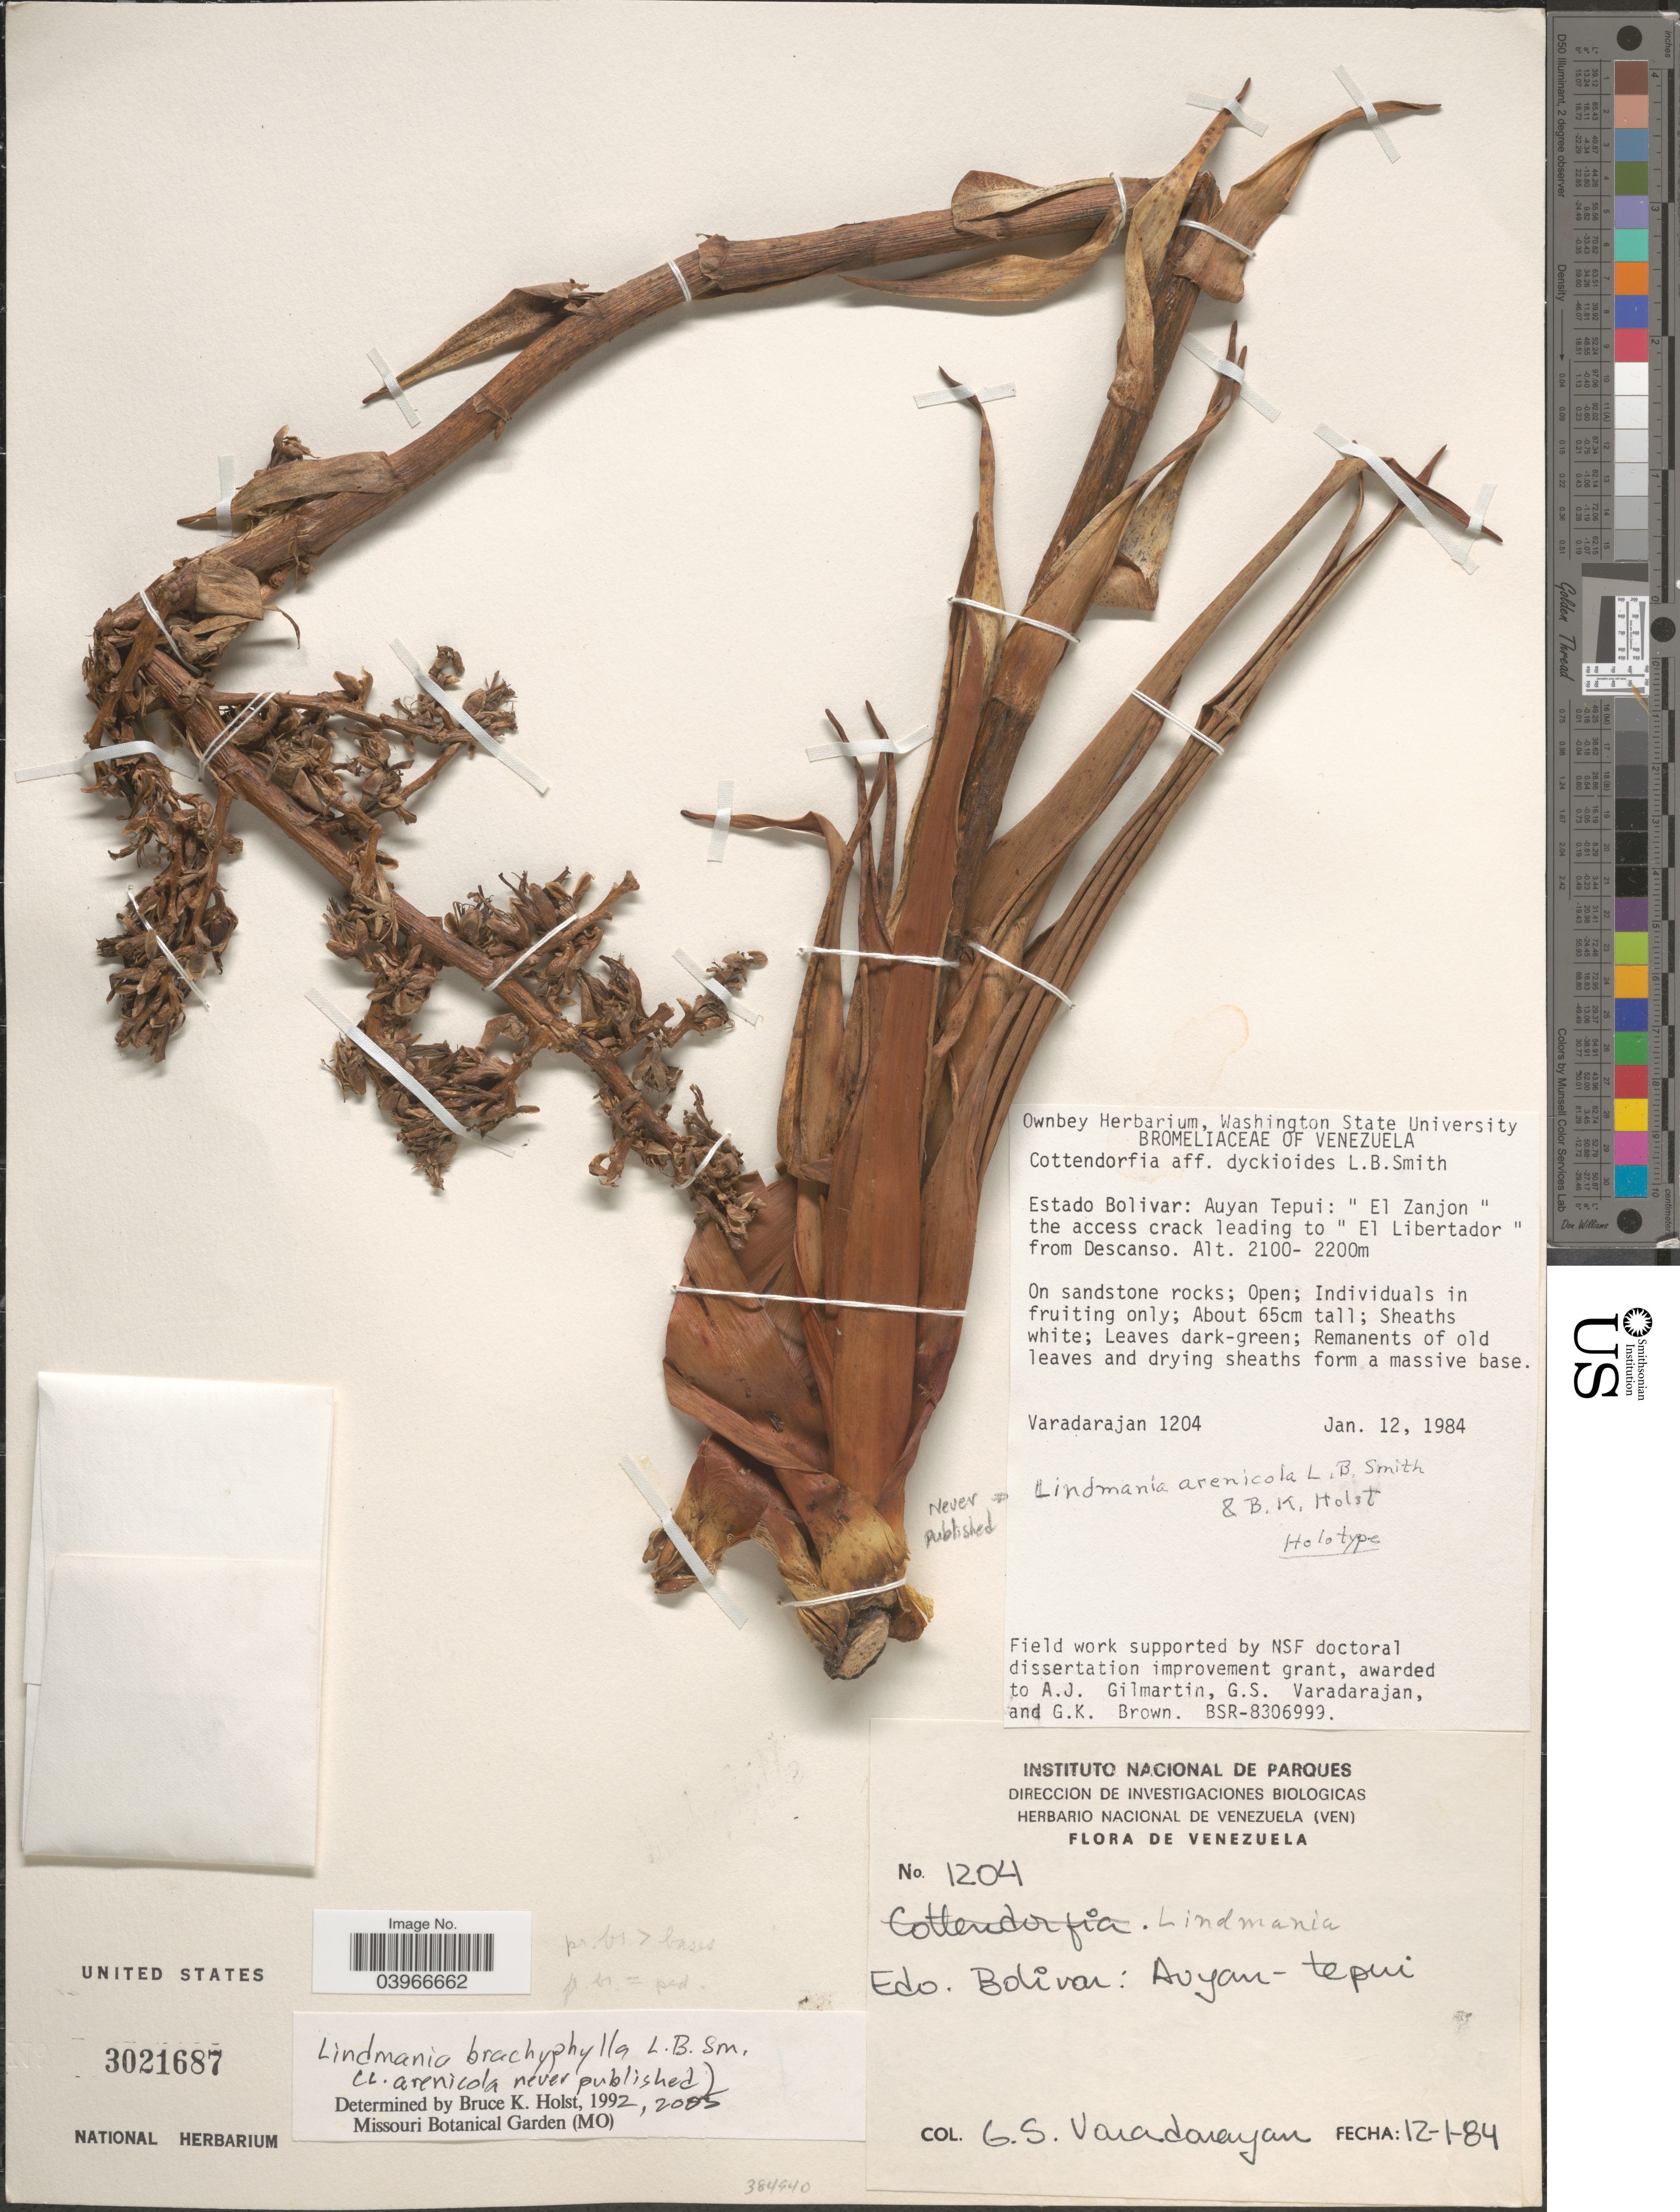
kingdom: Plantae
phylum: Tracheophyta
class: Liliopsida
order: Poales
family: Bromeliaceae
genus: Lindmania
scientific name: Lindmania brachyphylla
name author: L.B. Sm.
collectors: G. S. Varadarajan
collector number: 1204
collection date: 1984-01-12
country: Venezuela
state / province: Bolivar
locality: Auyan Tepui: "El Zanjon" the access crack leading to "El Libertador" from Descanso.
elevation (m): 2100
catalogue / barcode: US 3021687